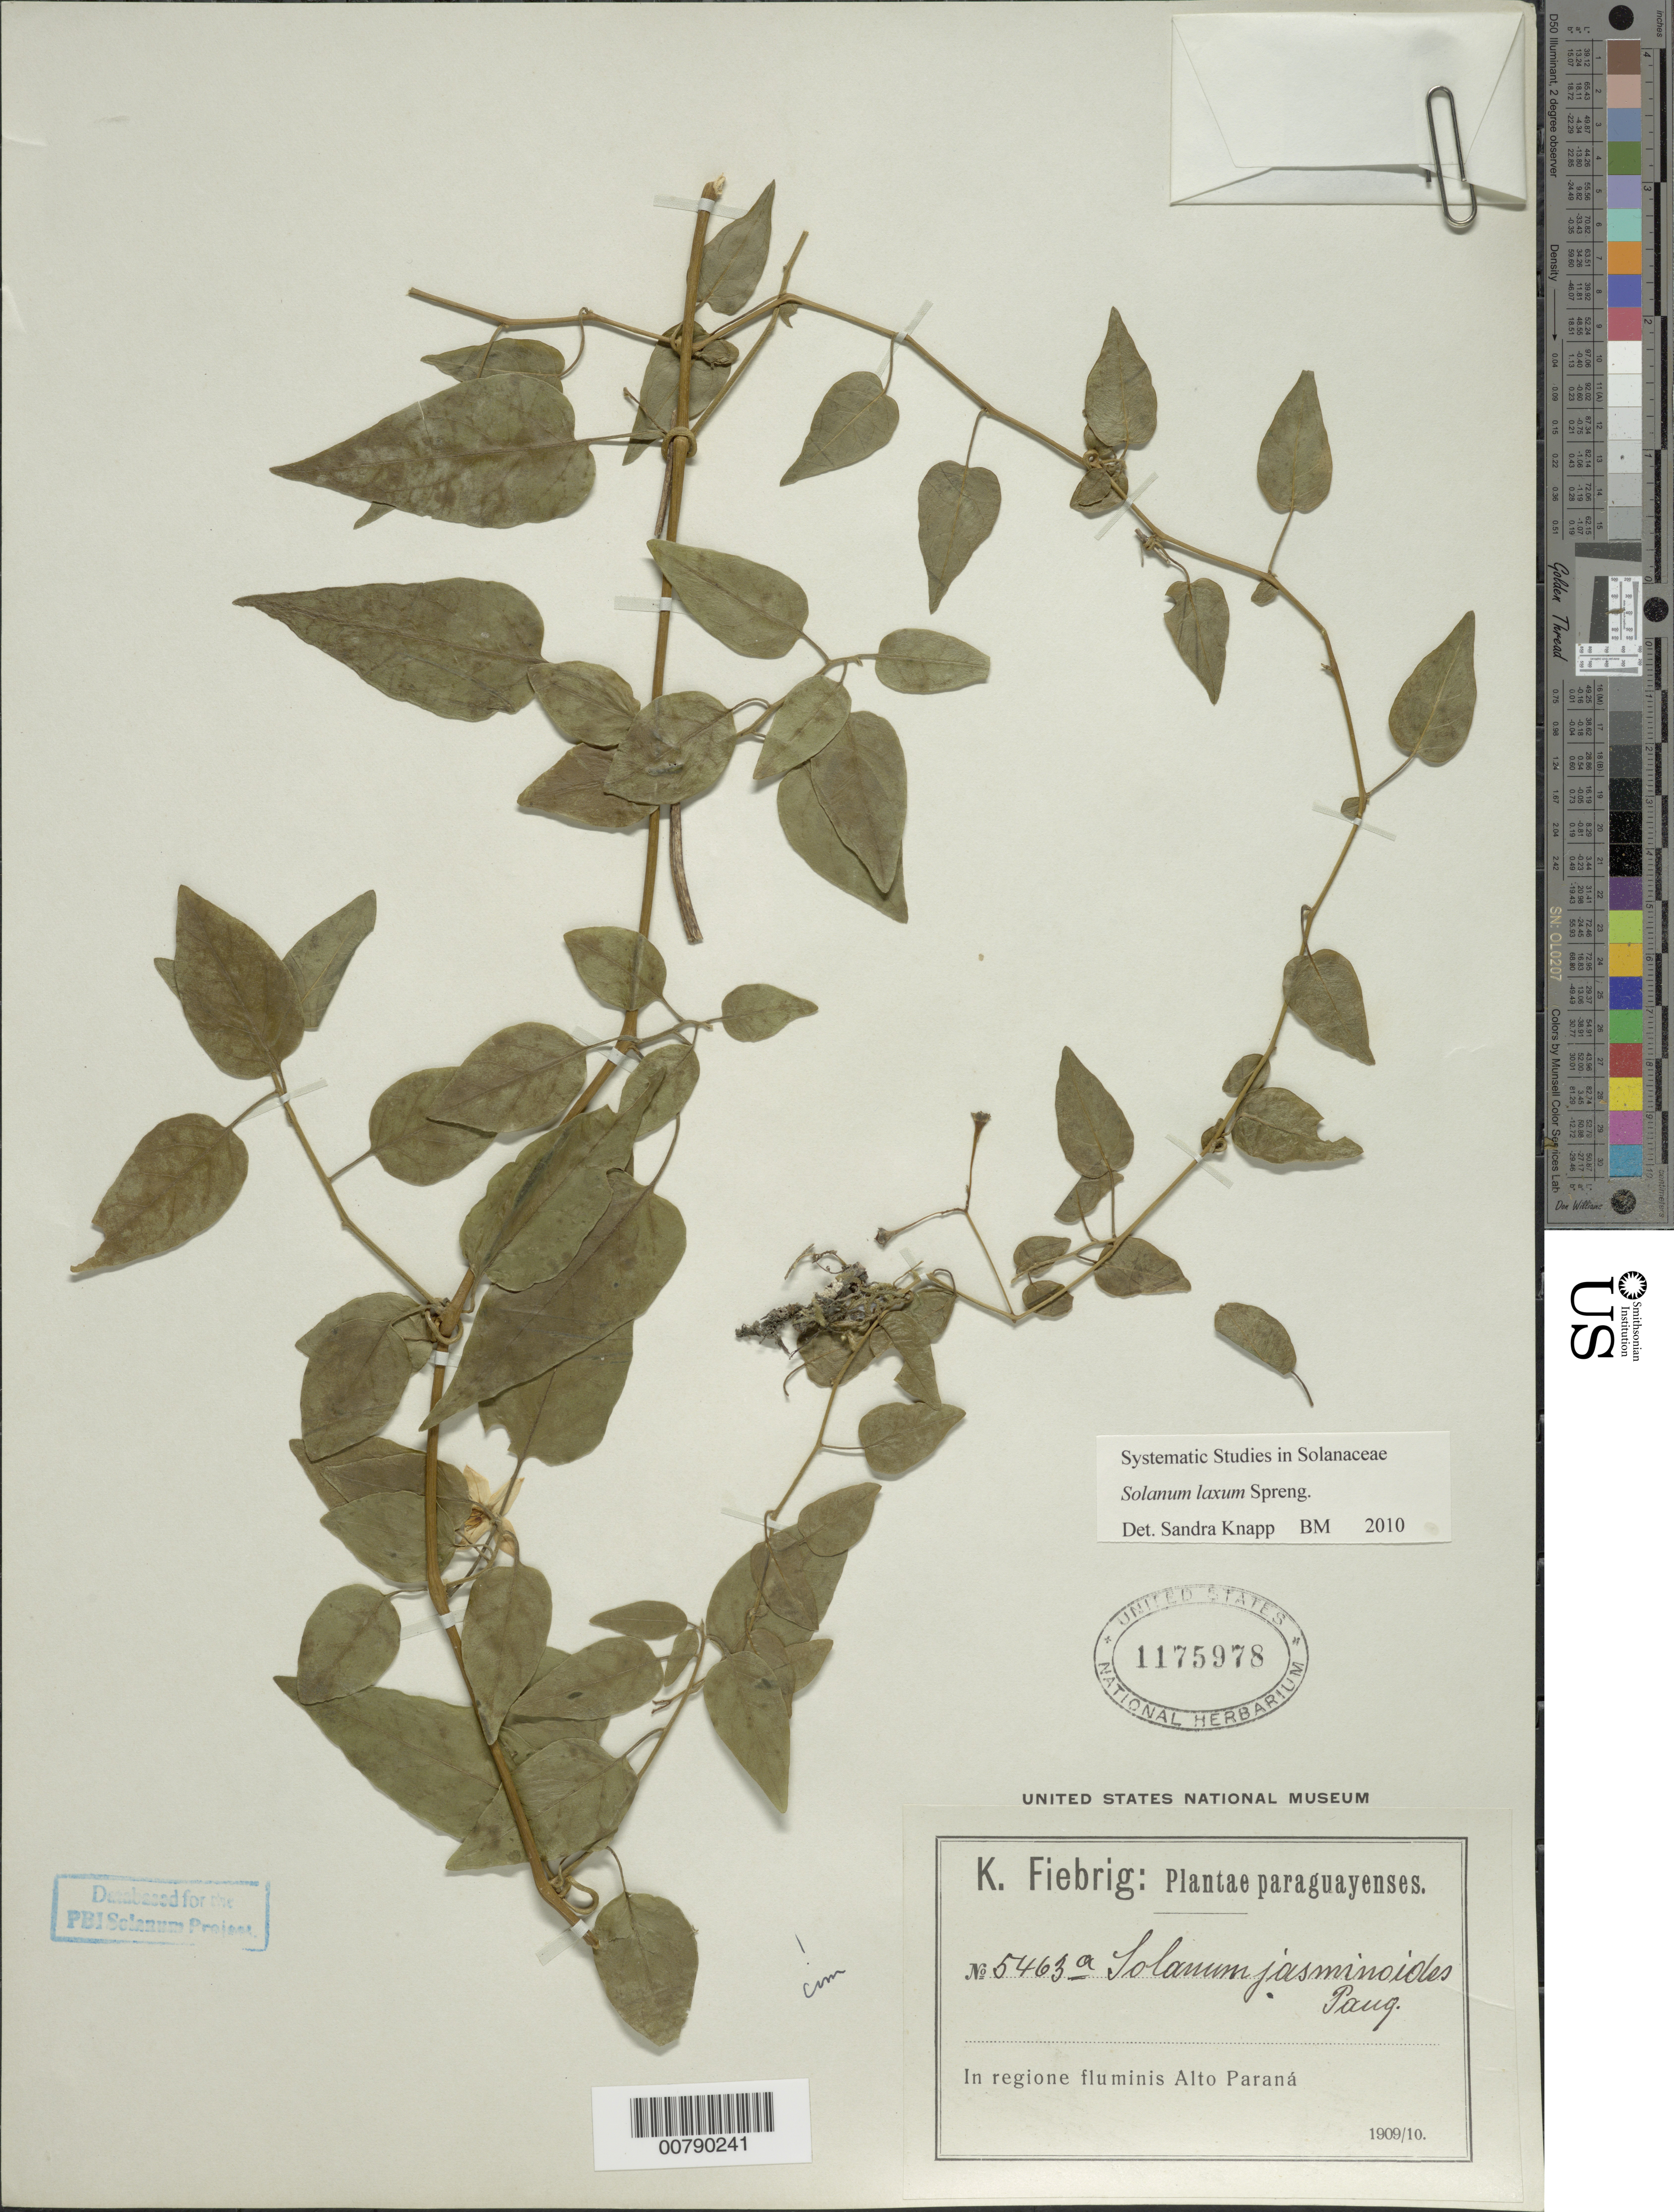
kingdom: Plantae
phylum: Tracheophyta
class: Magnoliopsida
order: Solanales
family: Solanaceae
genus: Solanum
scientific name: Solanum laxum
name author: Spreng.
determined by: Knapp, S. D.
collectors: K. Fiebrig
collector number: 5463a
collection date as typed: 1909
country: Paraguay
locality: in regione fluminis Alto Paraná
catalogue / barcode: US 1175978